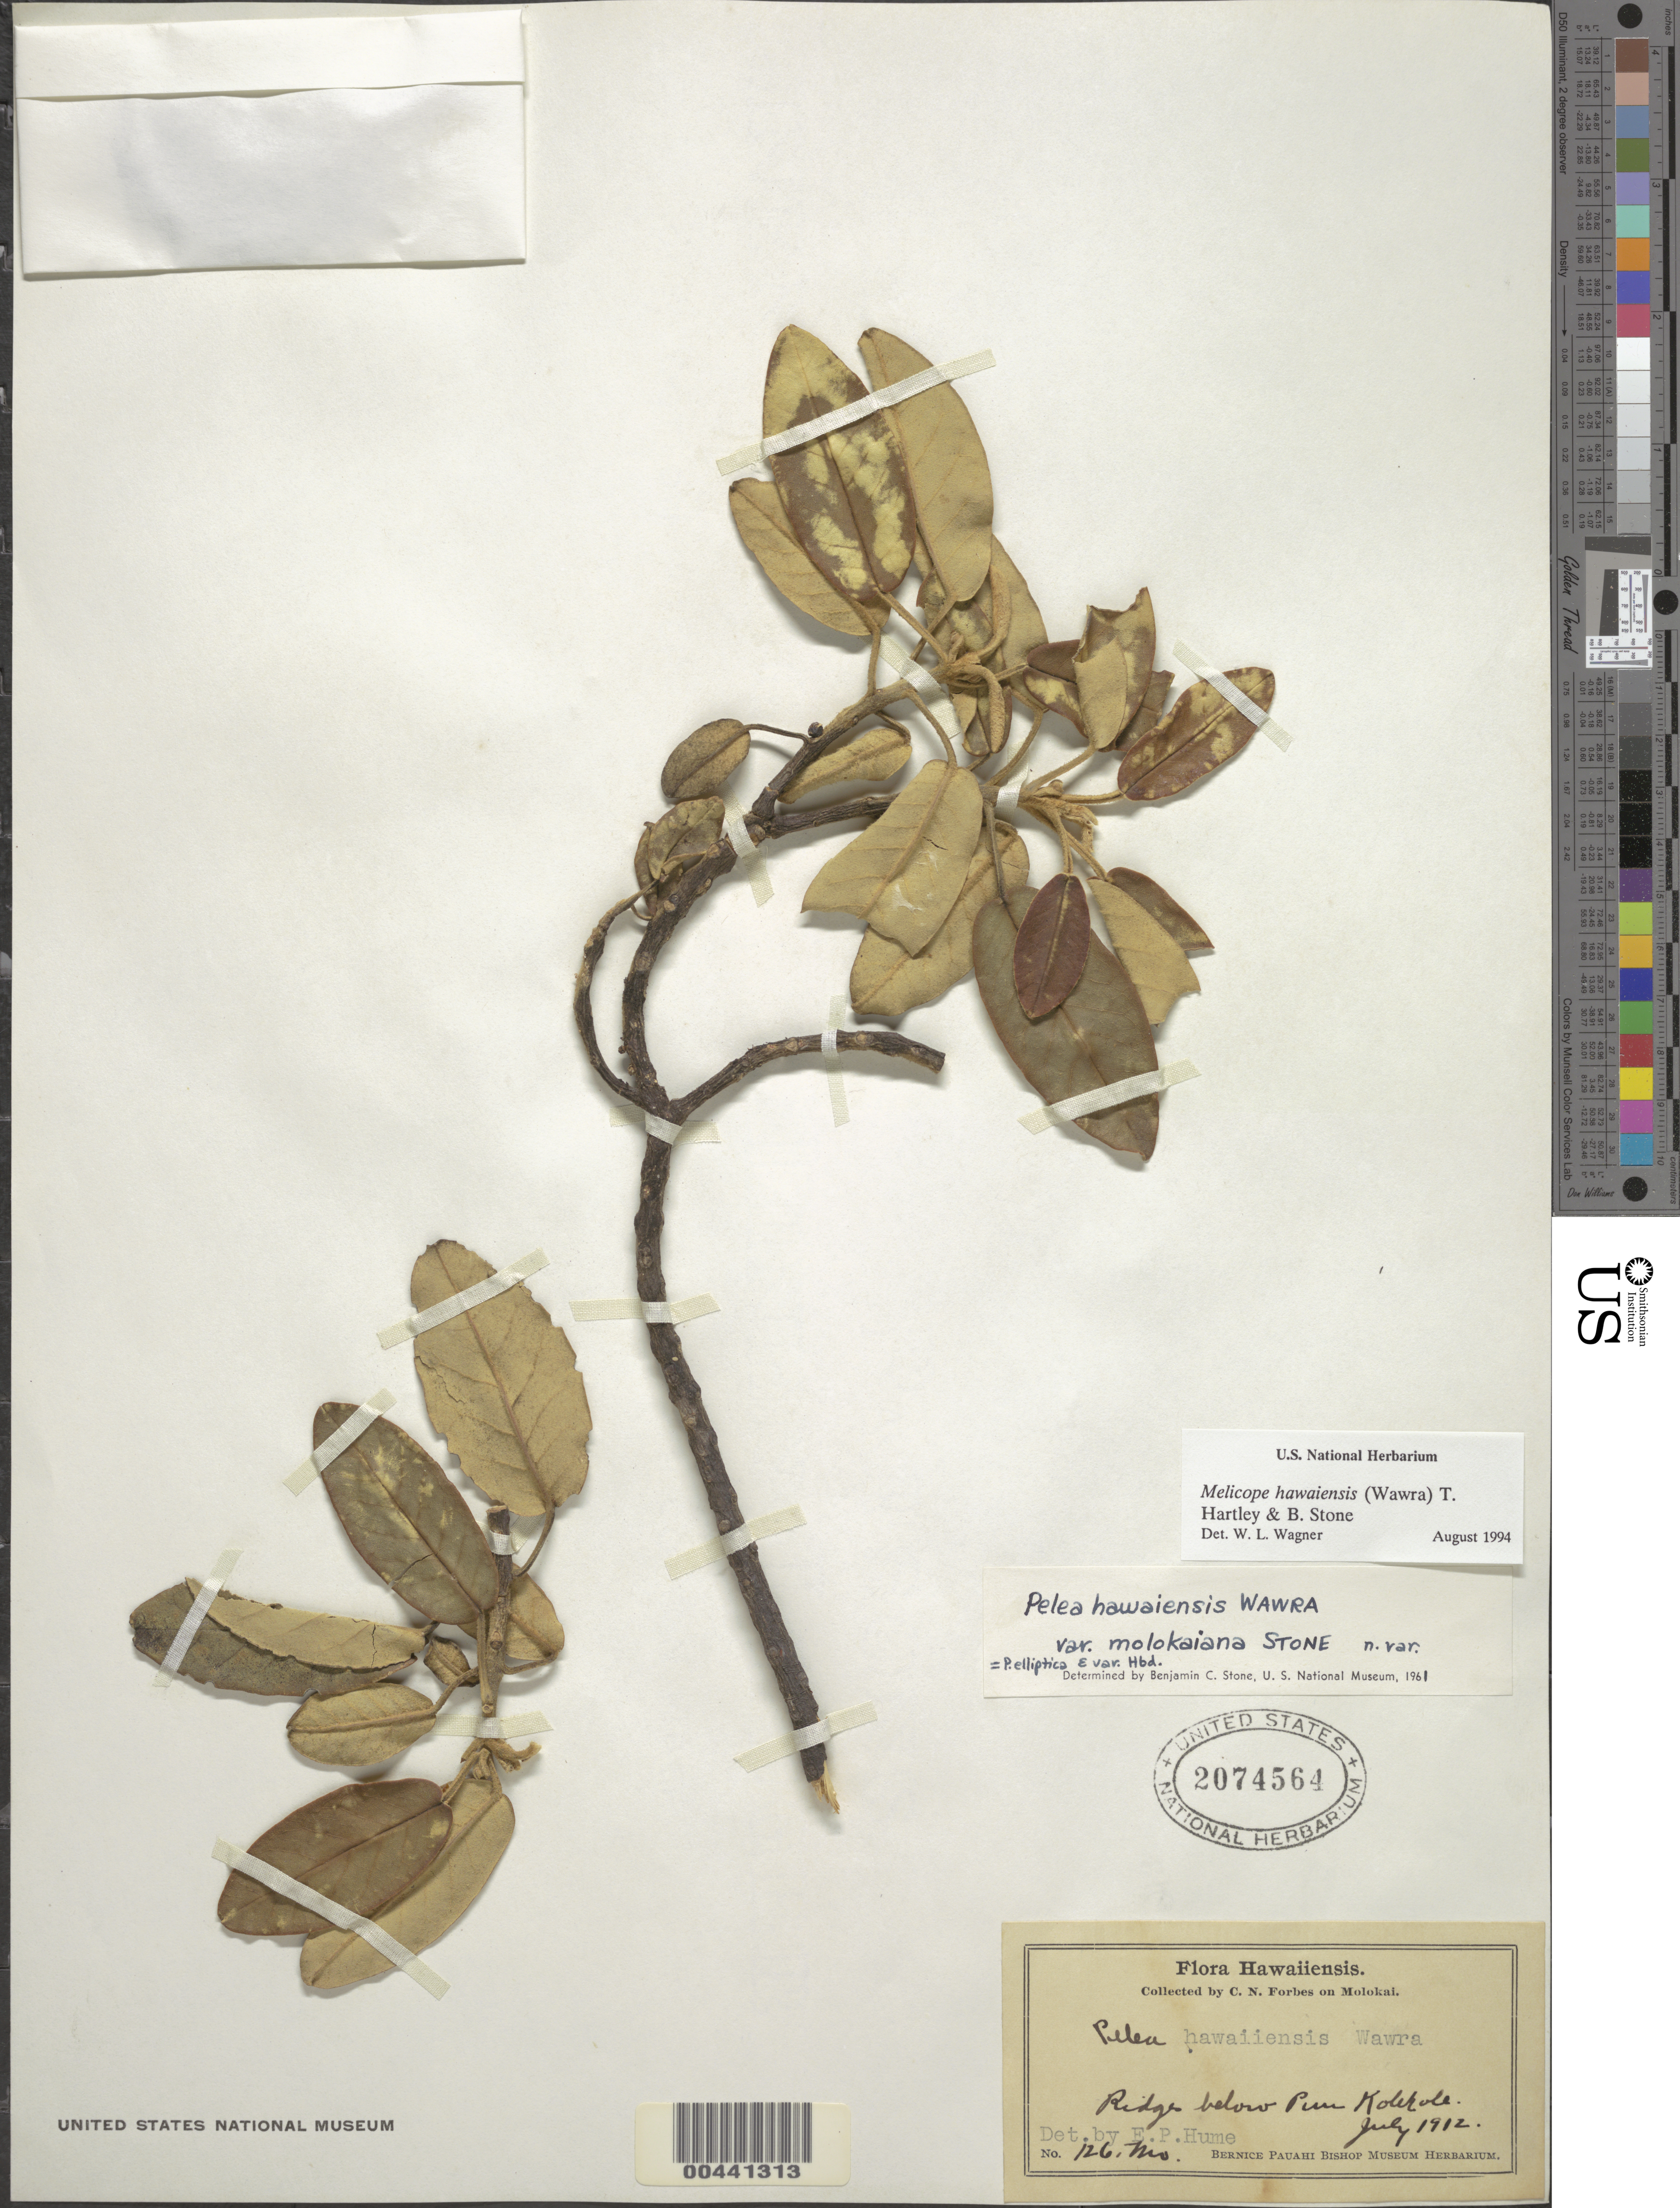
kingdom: Plantae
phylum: Tracheophyta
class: Magnoliopsida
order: Sapindales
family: Rutaceae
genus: Melicope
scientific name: Melicope hawaiensis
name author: (Wawra) T.G. Hartley & B.C. Stone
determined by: Wagner, W. L., (BOT), Smithsonian Institution - National Museum of Natural History (UNITED STATES)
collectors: C. N. Forbes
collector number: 126.Mo.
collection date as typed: Jul 1912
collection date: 1912-07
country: United States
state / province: Hawaii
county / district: Maui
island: Moloka'i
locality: Ridge below Puu Kolekole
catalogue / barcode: US 2074564